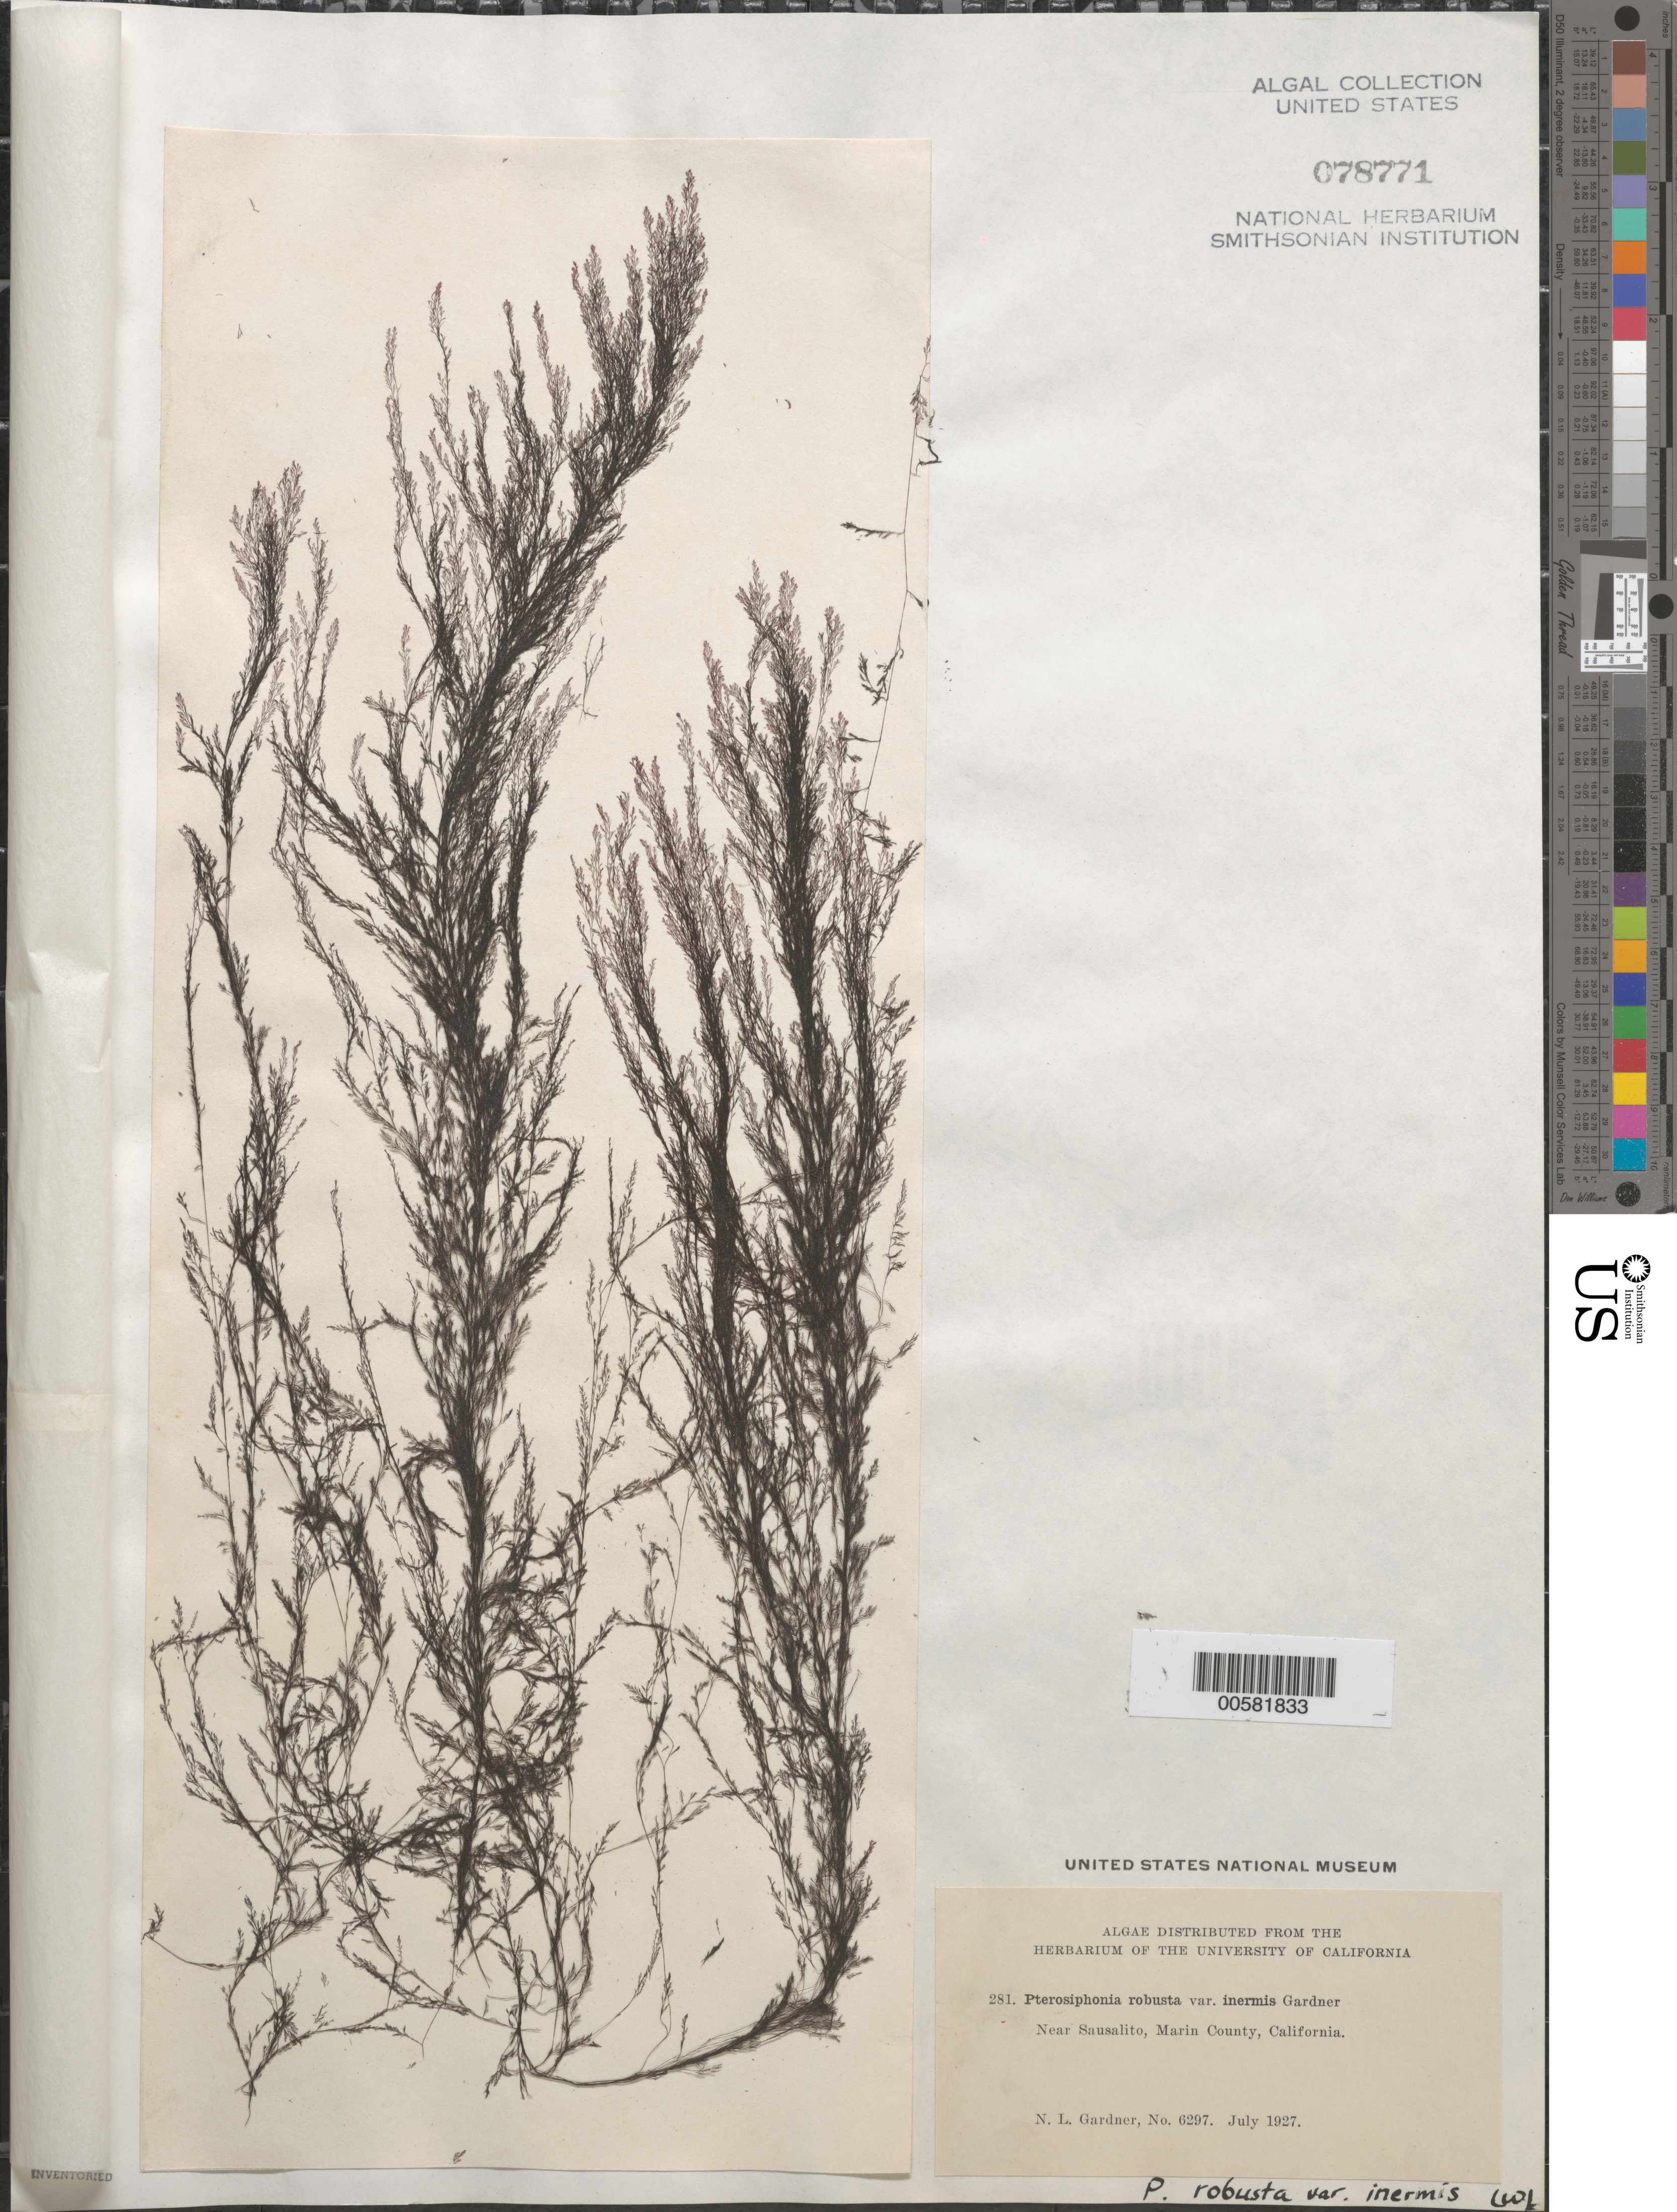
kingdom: Plantae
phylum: Rhodophyta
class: Florideophyceae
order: Ceramiales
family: Rhodomelaceae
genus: Savoiea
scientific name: Savoiea robusta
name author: (N.L. Gardner) M.J. Wynne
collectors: N. Gardner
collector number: NLG 6297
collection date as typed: Jul 1927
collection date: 1927-07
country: United States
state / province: California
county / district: Marin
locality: Near Sausalito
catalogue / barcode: US 78771